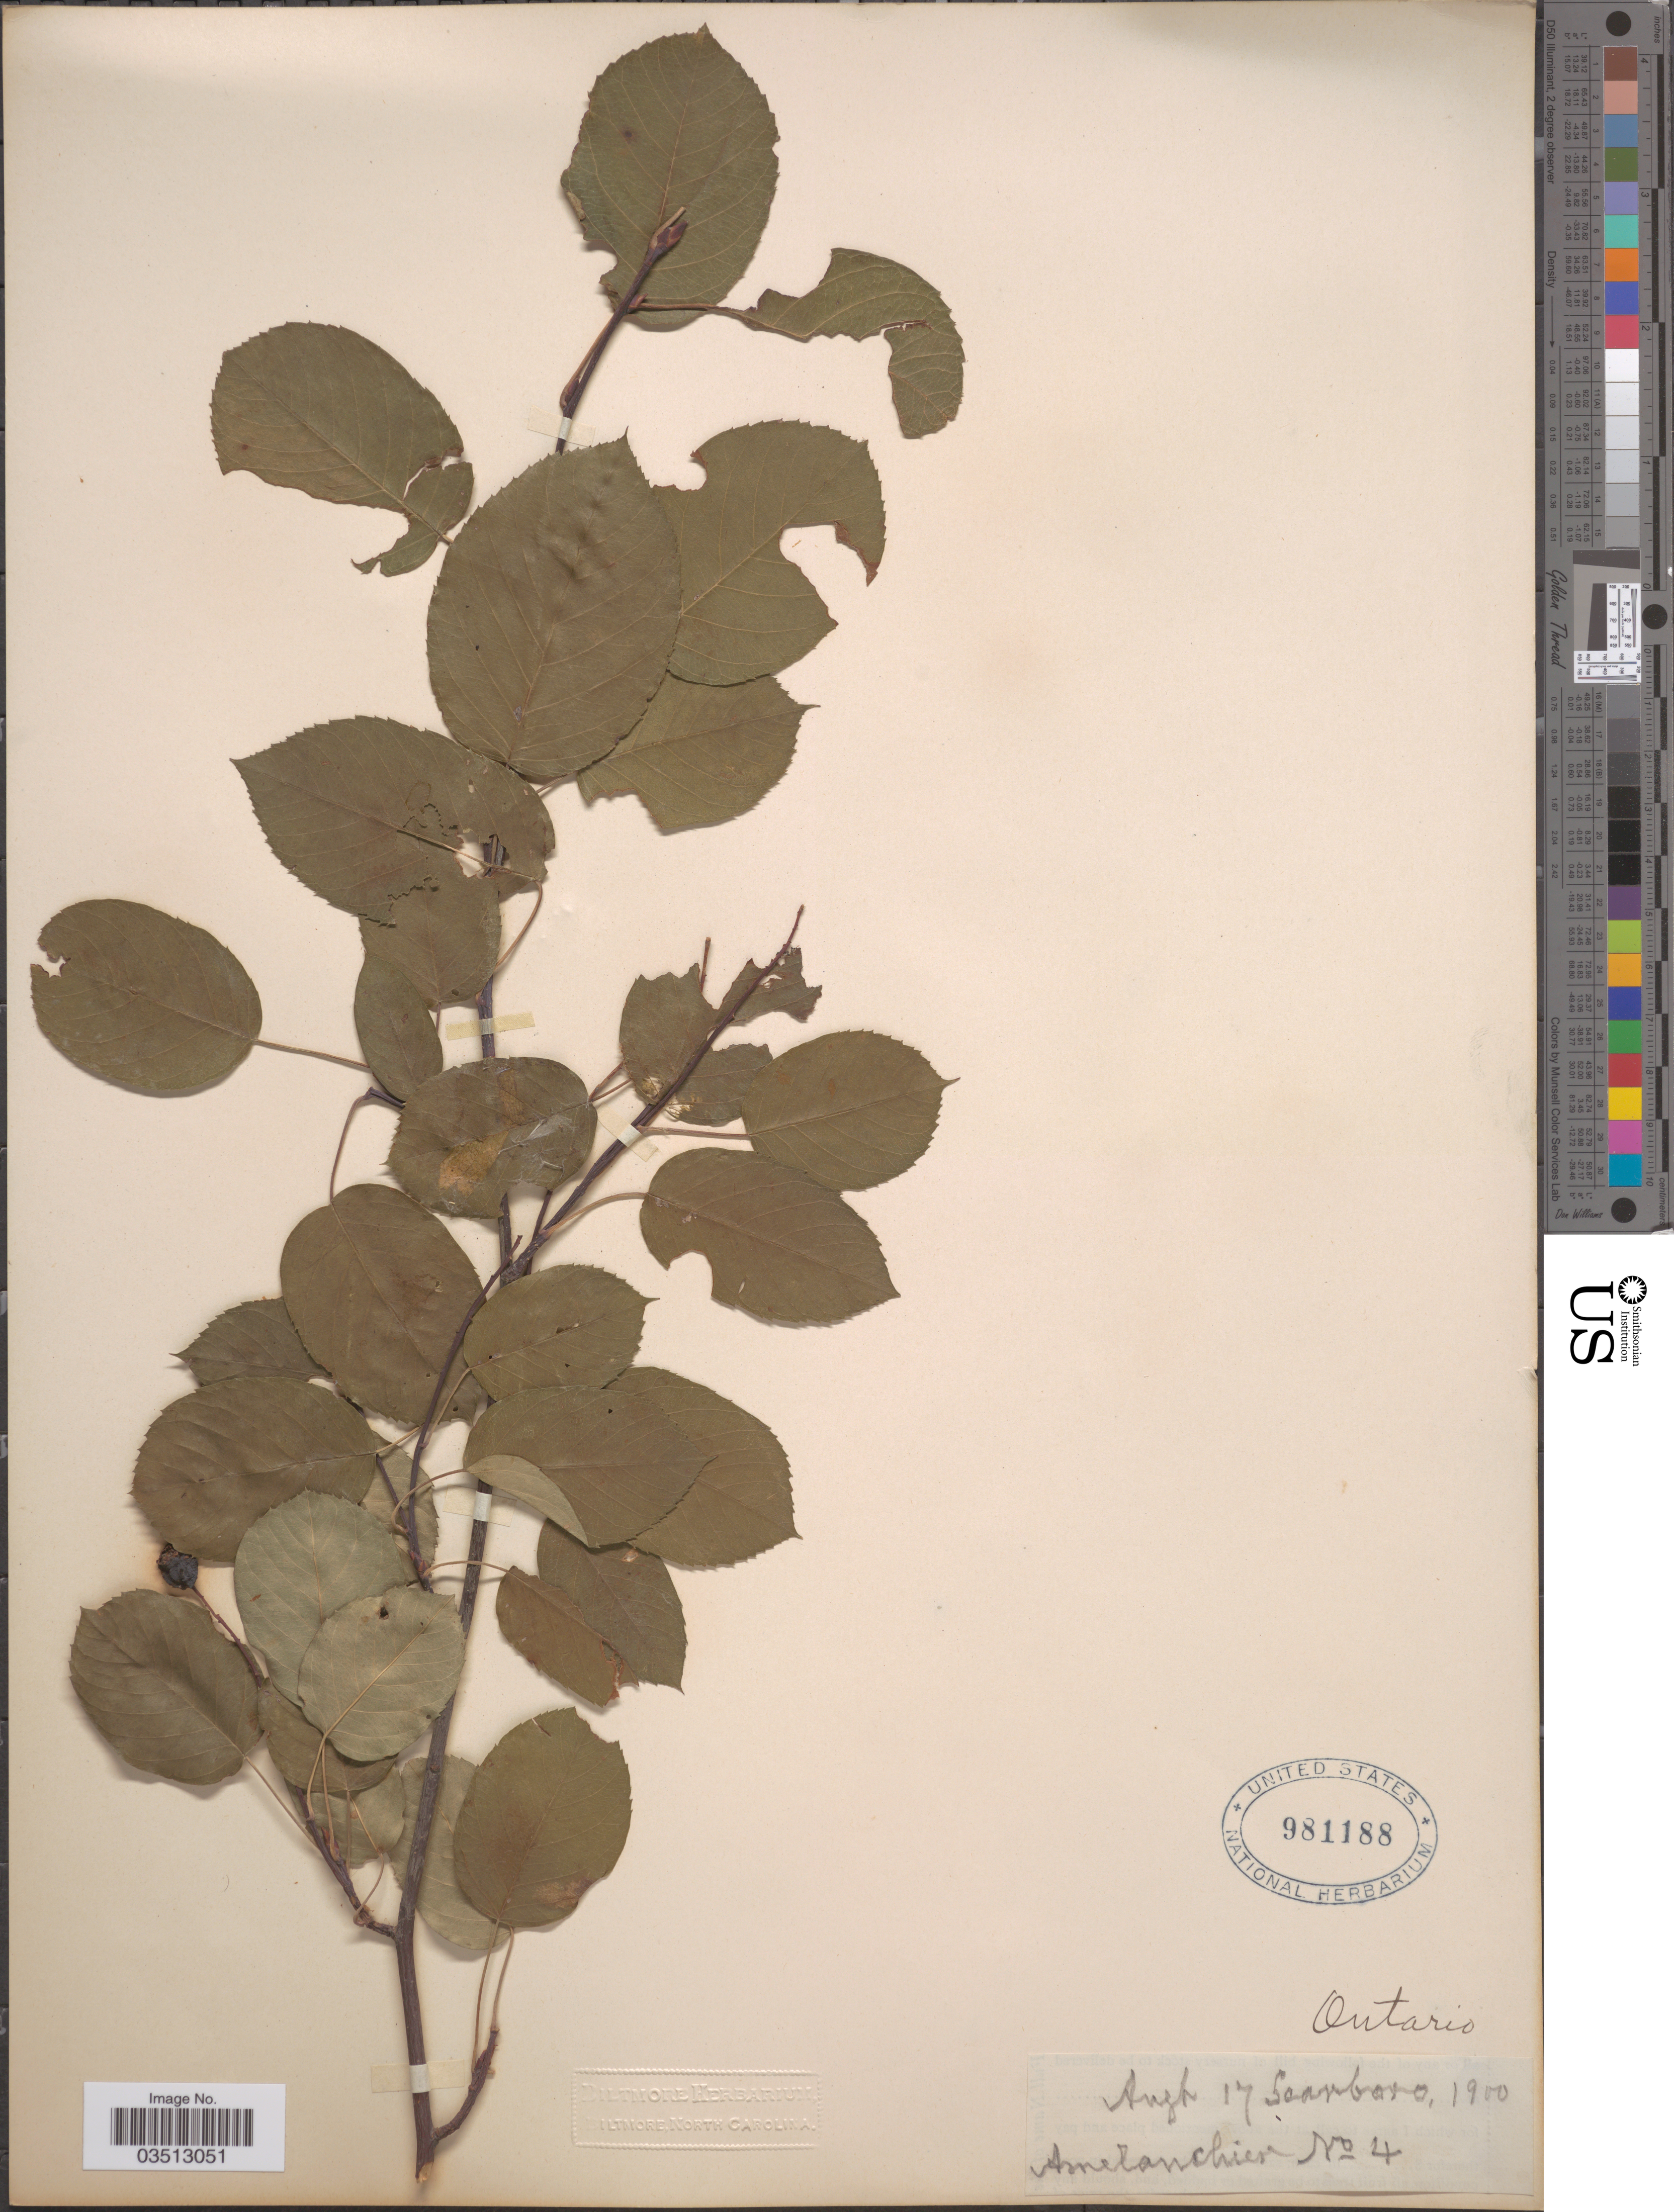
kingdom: Plantae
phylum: Tracheophyta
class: Magnoliopsida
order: Rosales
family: Rosaceae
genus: Amelanchier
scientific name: Amelanchier sp.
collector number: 4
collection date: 1900-08-17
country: Canada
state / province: Ontario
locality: Scarboro.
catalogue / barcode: US 981188